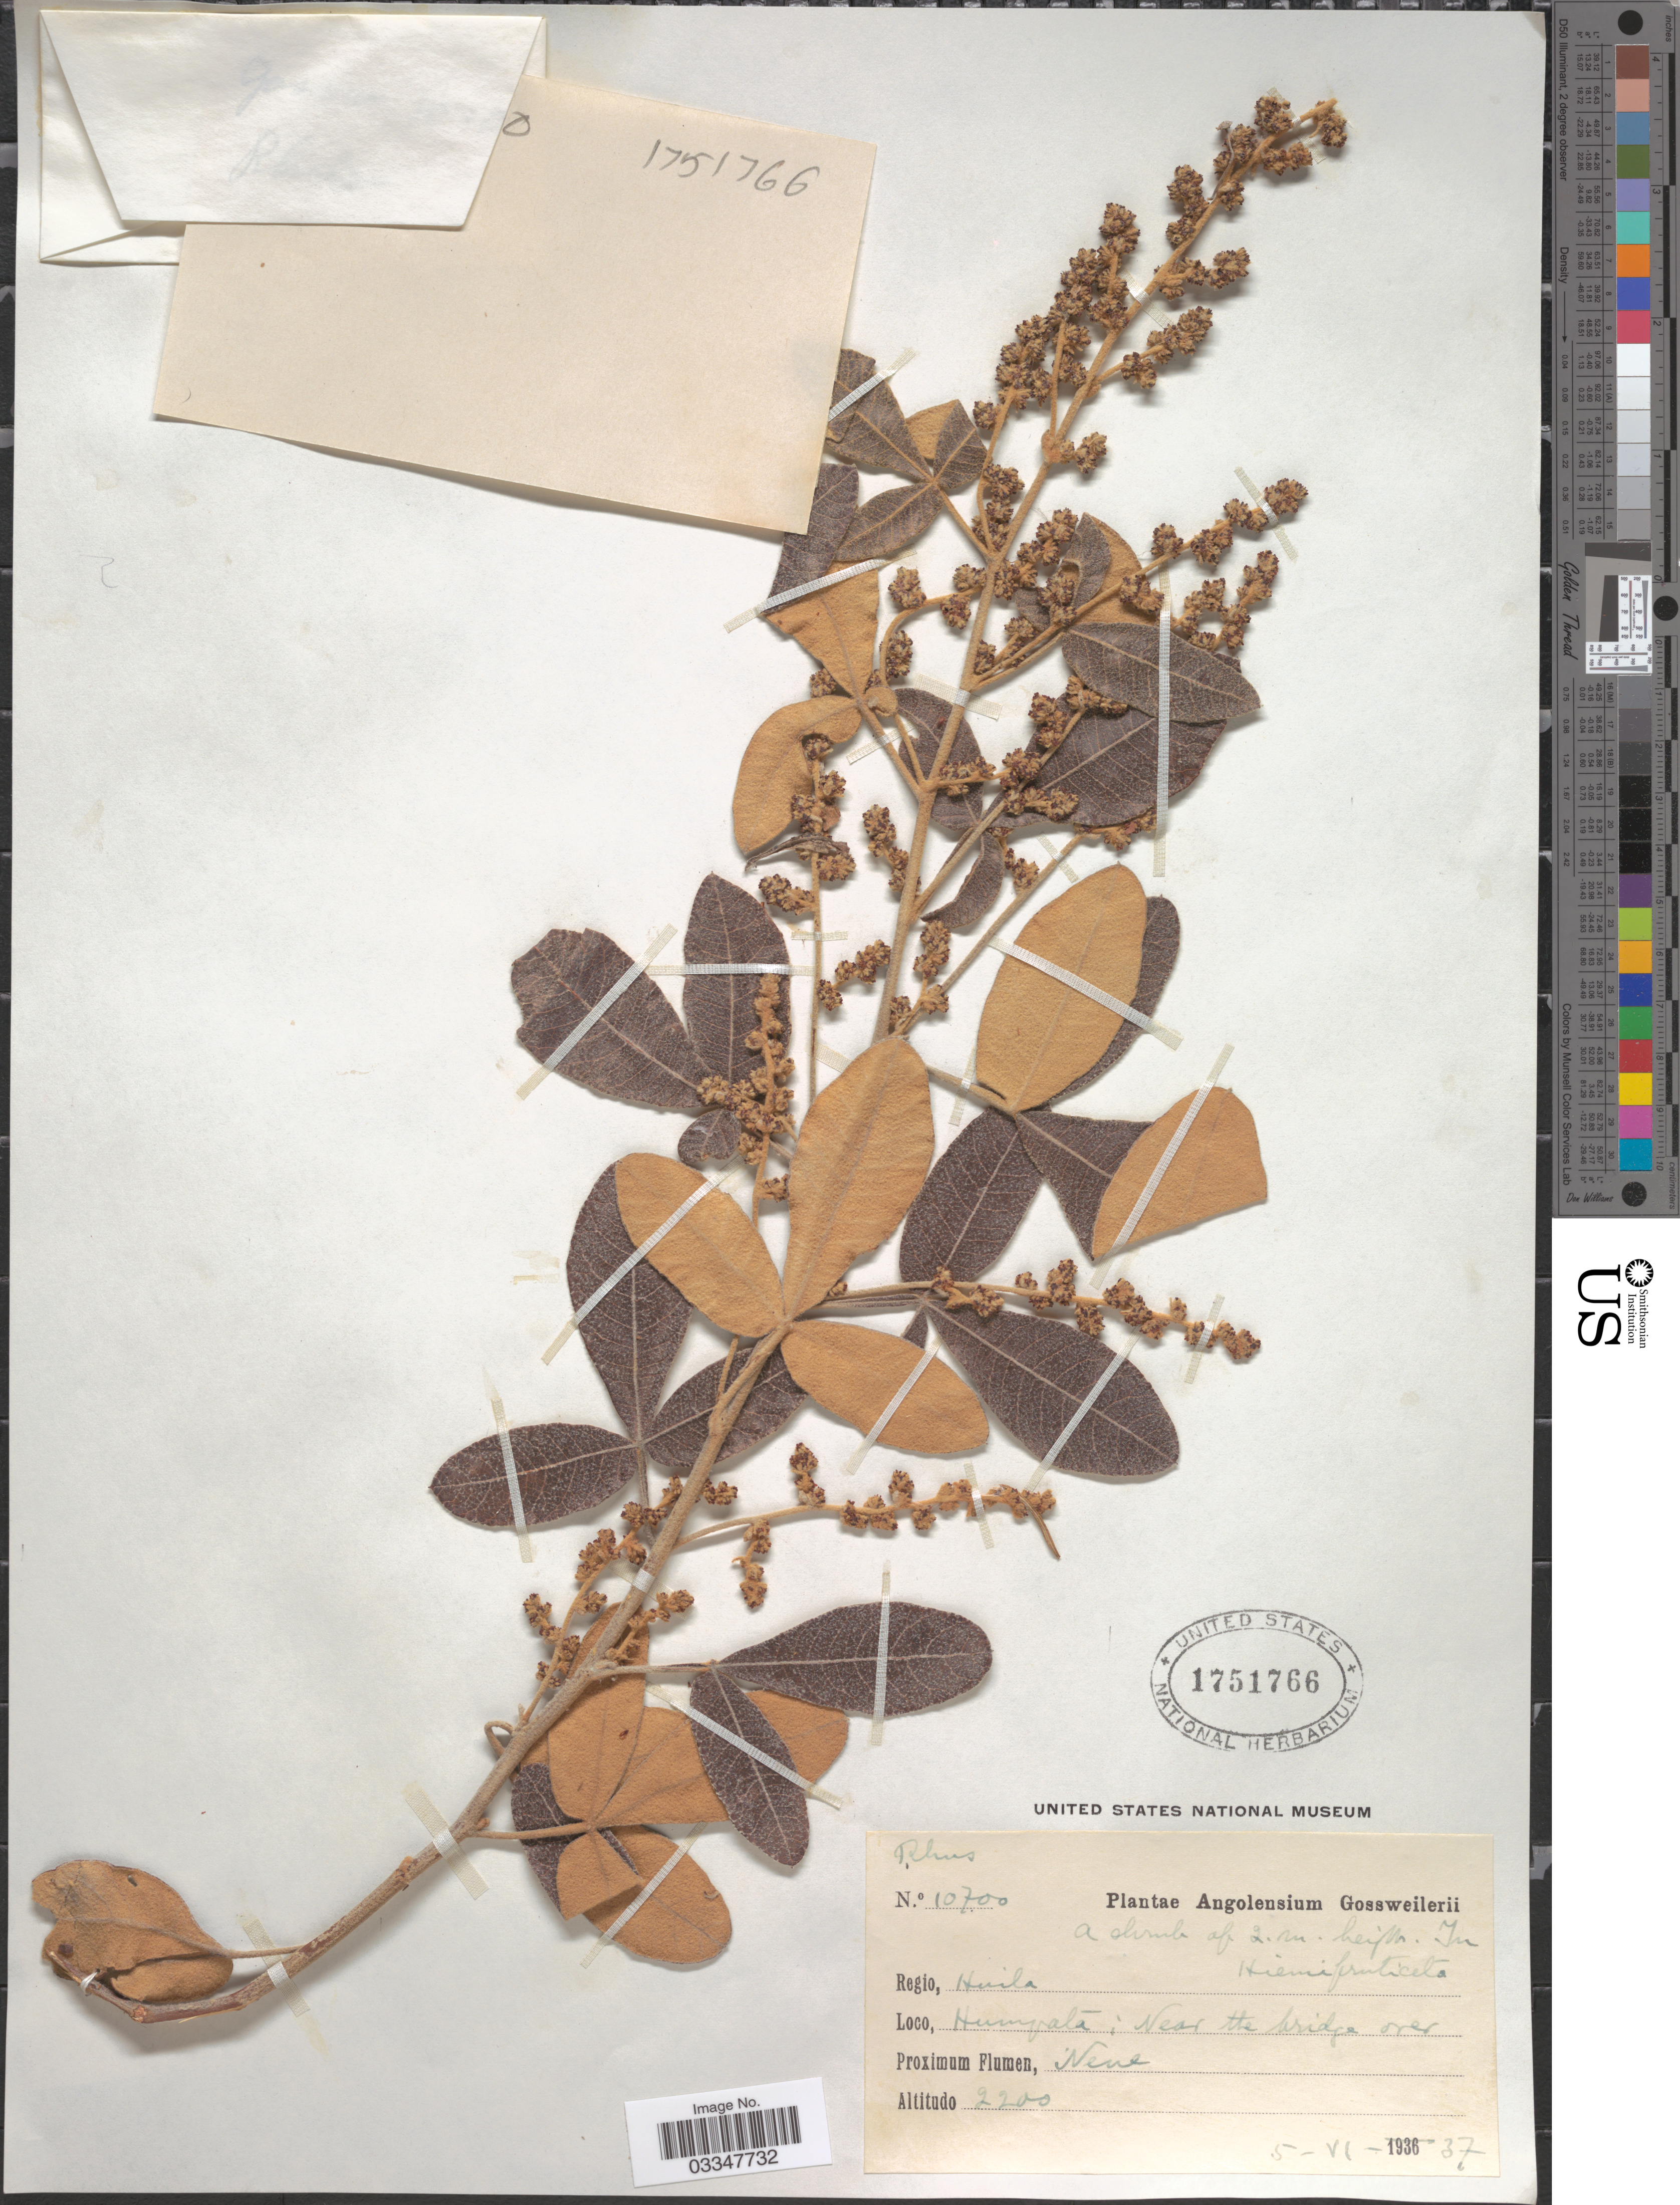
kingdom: Plantae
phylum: Tracheophyta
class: Magnoliopsida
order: Sapindales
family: Anacardiaceae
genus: Rhus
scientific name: Rhus sp.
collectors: -. Gossweiler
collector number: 10700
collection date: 1937-06-05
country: Angola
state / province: Huila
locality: Regio, Huila. Loco, Humpata; Near the bridge over Proximum Flumen, Nene.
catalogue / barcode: US 1751766